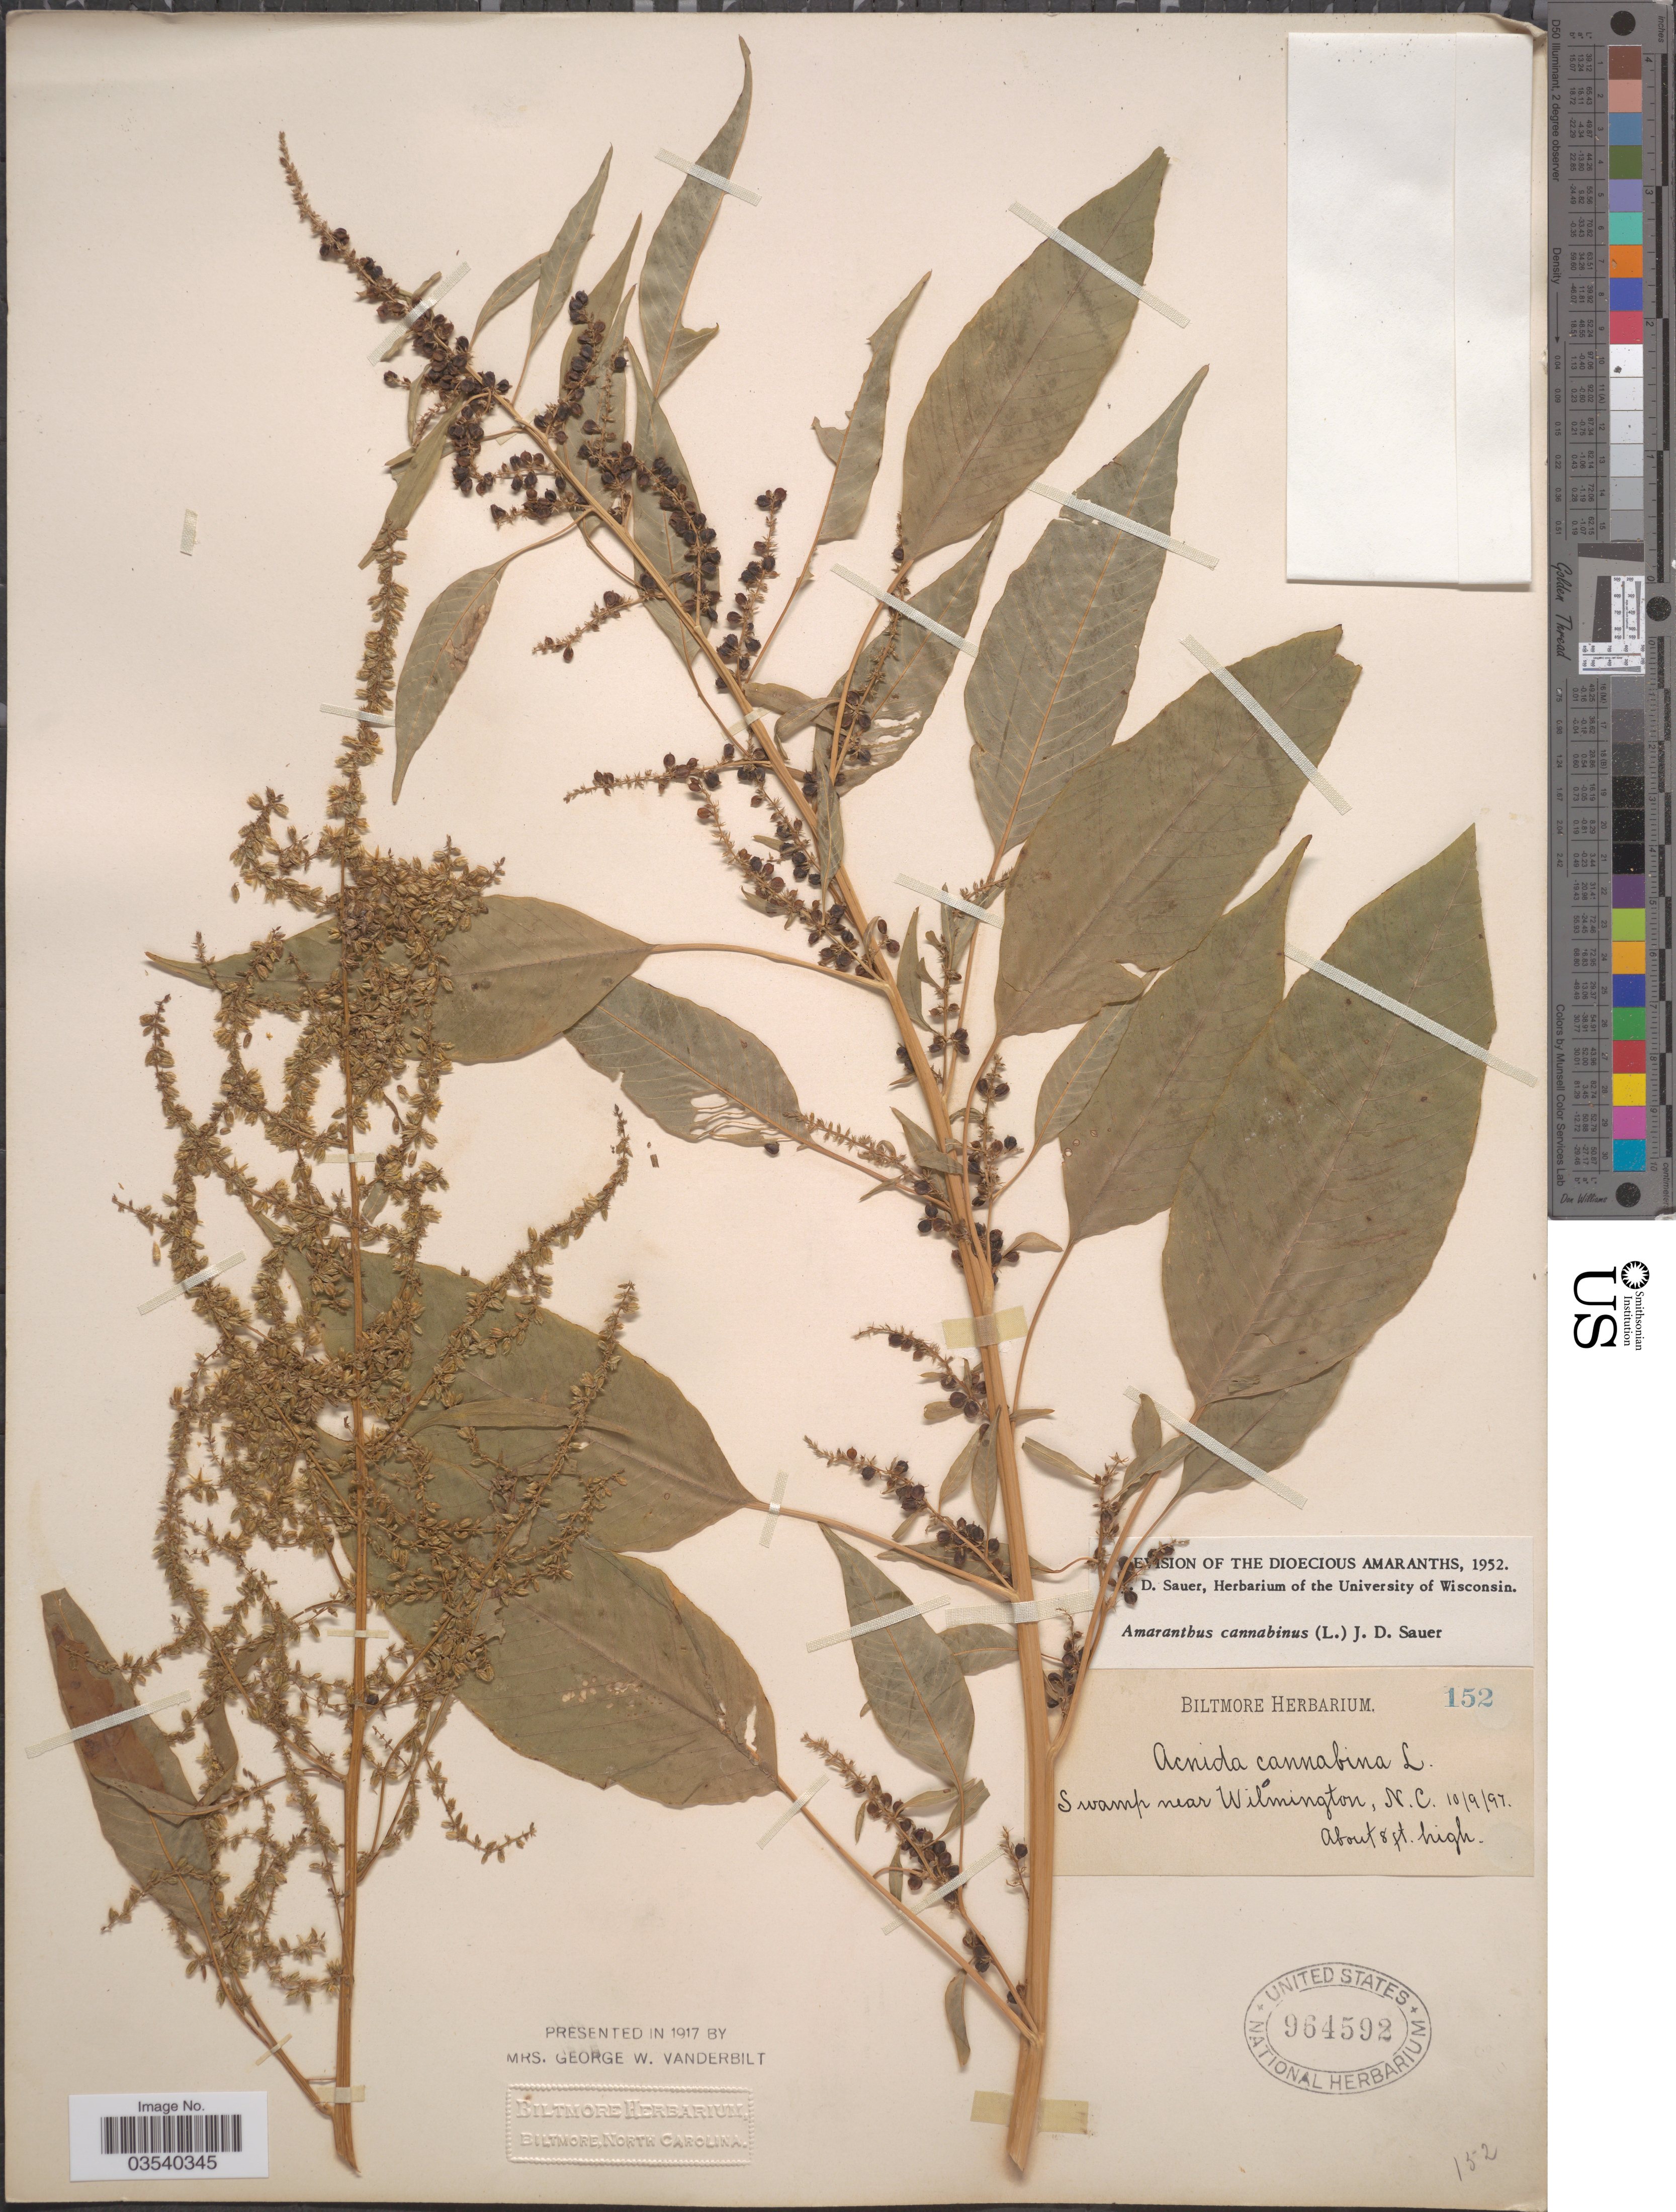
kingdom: Plantae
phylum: Tracheophyta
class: Magnoliopsida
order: Caryophyllales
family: Amaranthaceae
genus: Amaranthus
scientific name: Amaranthus cannabinus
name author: (L.) E.G. F. Sauer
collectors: ex herb. Biltmore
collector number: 152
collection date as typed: Transcribed d/m/y: 9/10/97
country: United States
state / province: North Carolina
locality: Swamp near Wilmington.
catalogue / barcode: US 964592